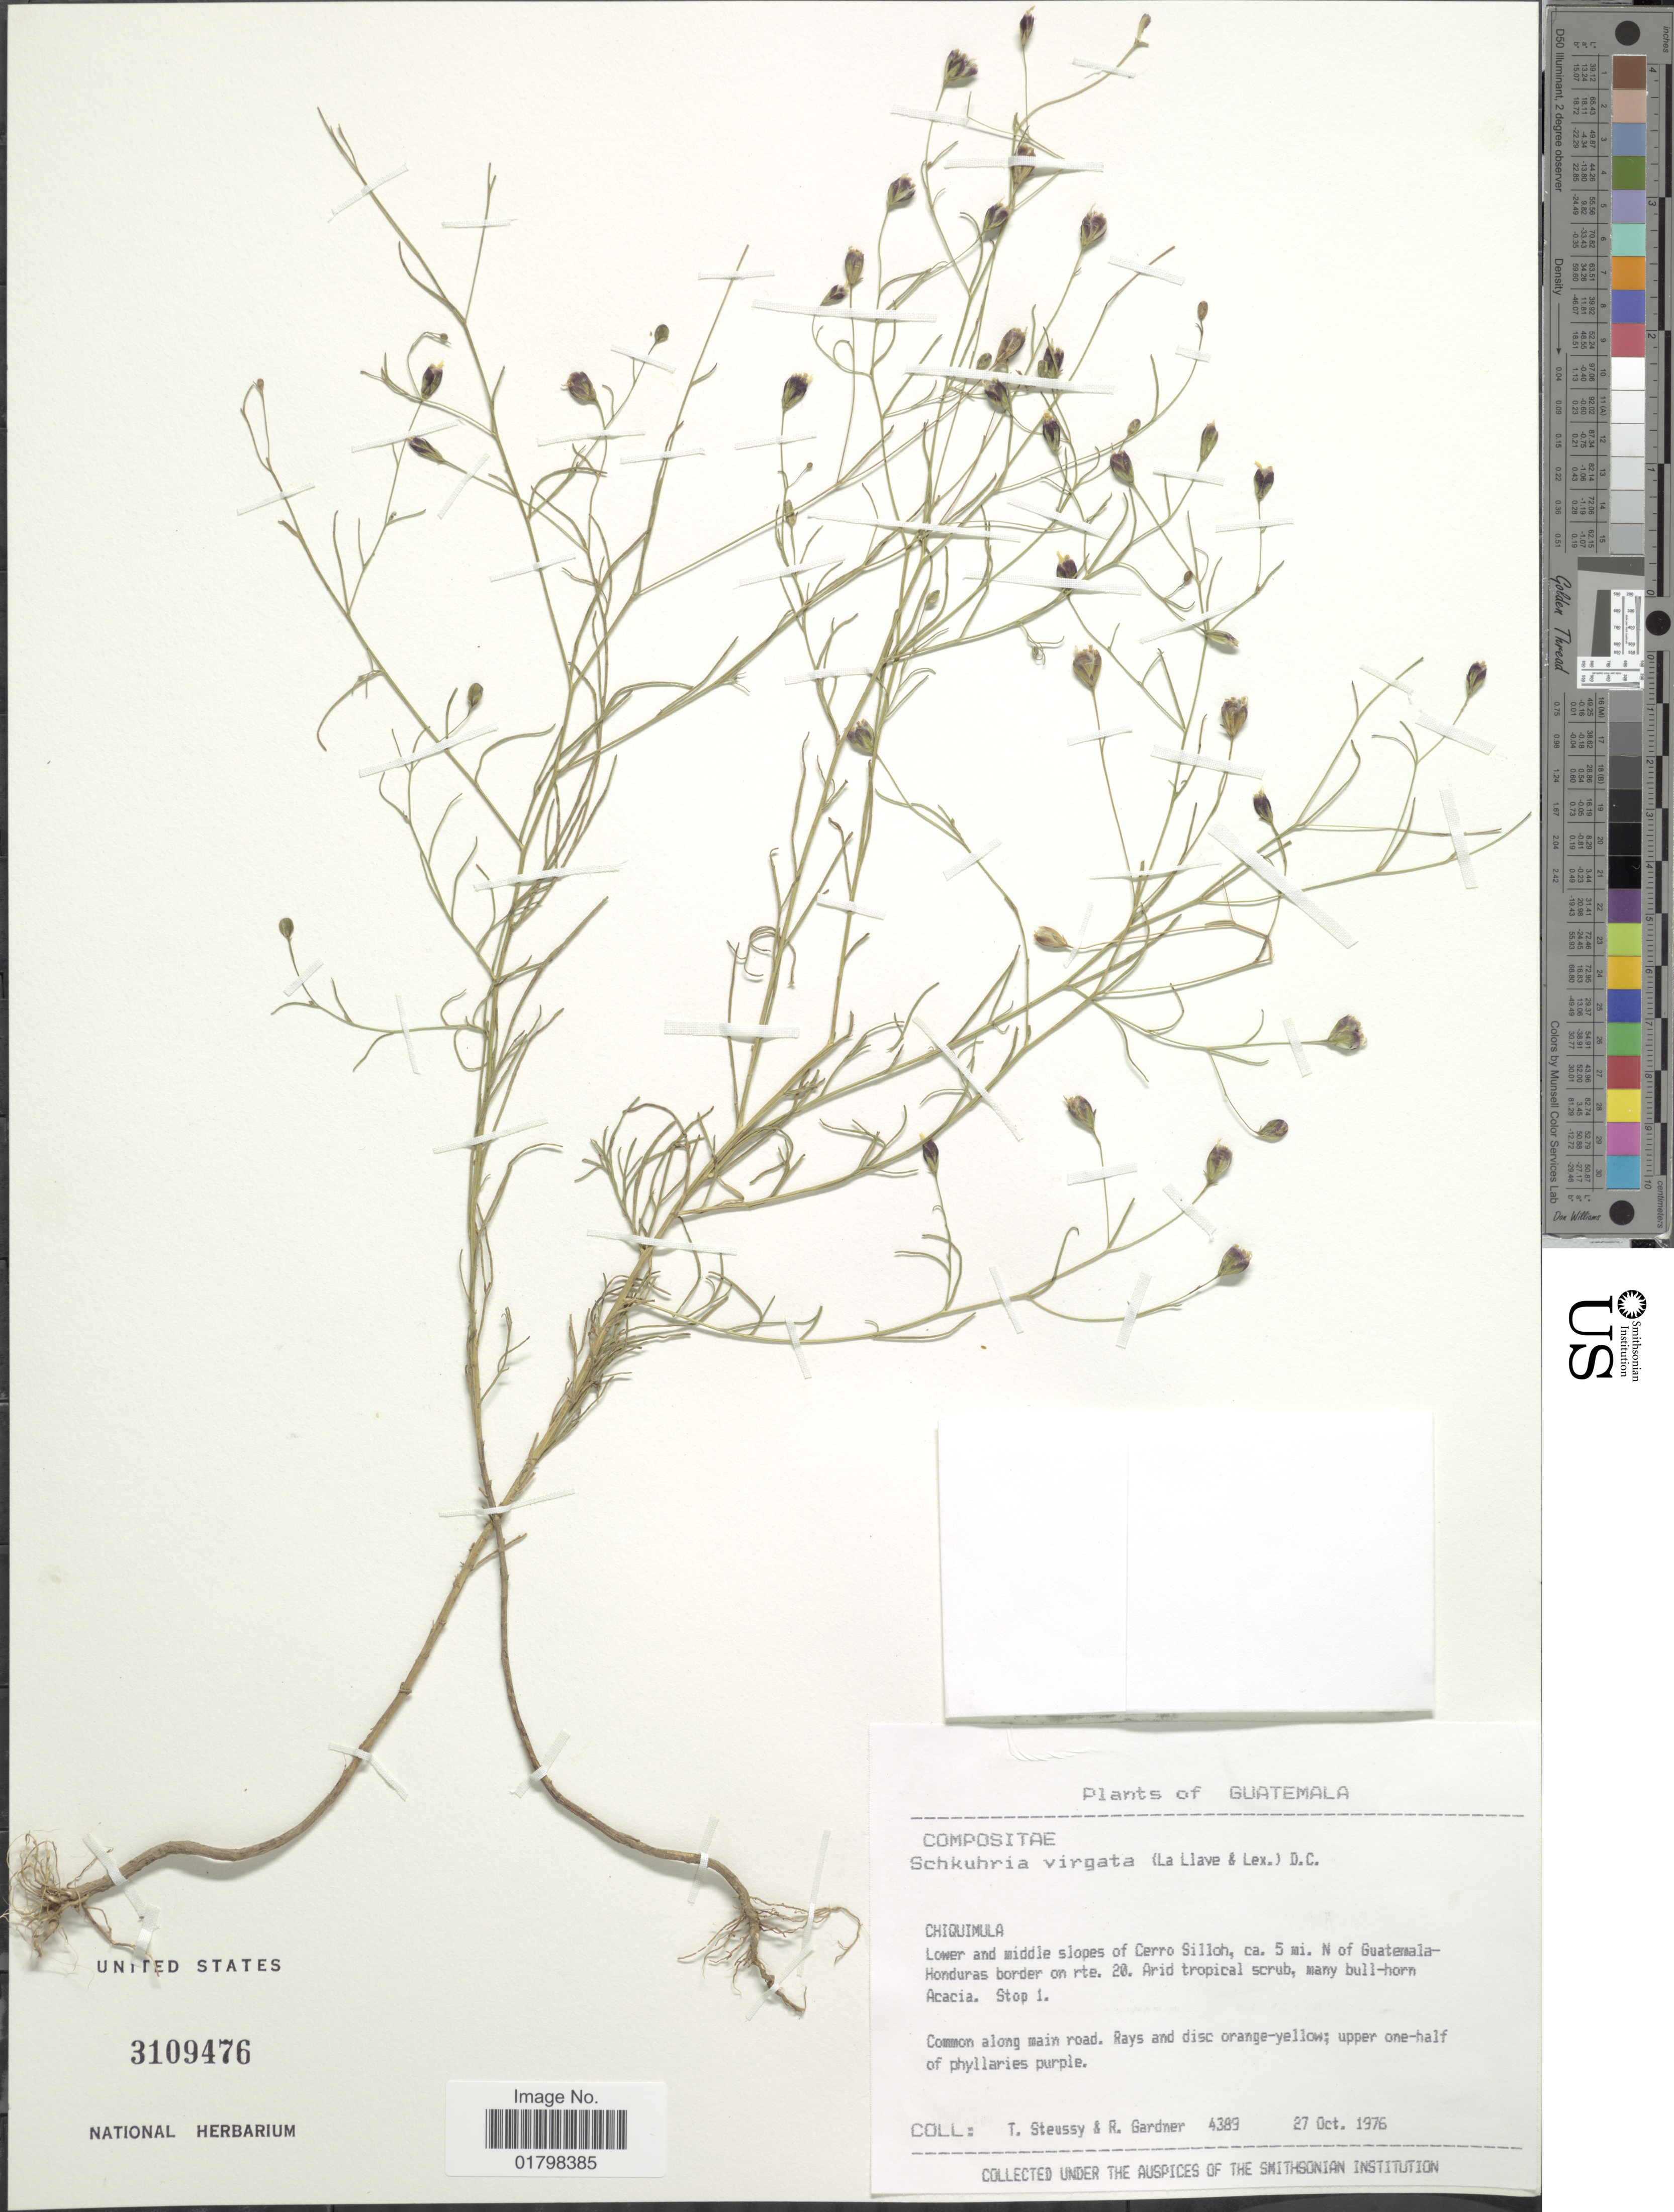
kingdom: Plantae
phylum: Tracheophyta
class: Magnoliopsida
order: Asterales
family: Asteraceae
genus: Schkuhria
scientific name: Schkuhria pinnata var. virgata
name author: (La Llave ex La Llave) Heiser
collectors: T. Steussy & R. C. Gardner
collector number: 4389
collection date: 1976-10-27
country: Guatemala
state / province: Chiquimula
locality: Lower and middle slopes of Cerro Silloh, ca. 5 mi. N of Guatemala-Honduras border on rte. 20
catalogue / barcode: US 3109476